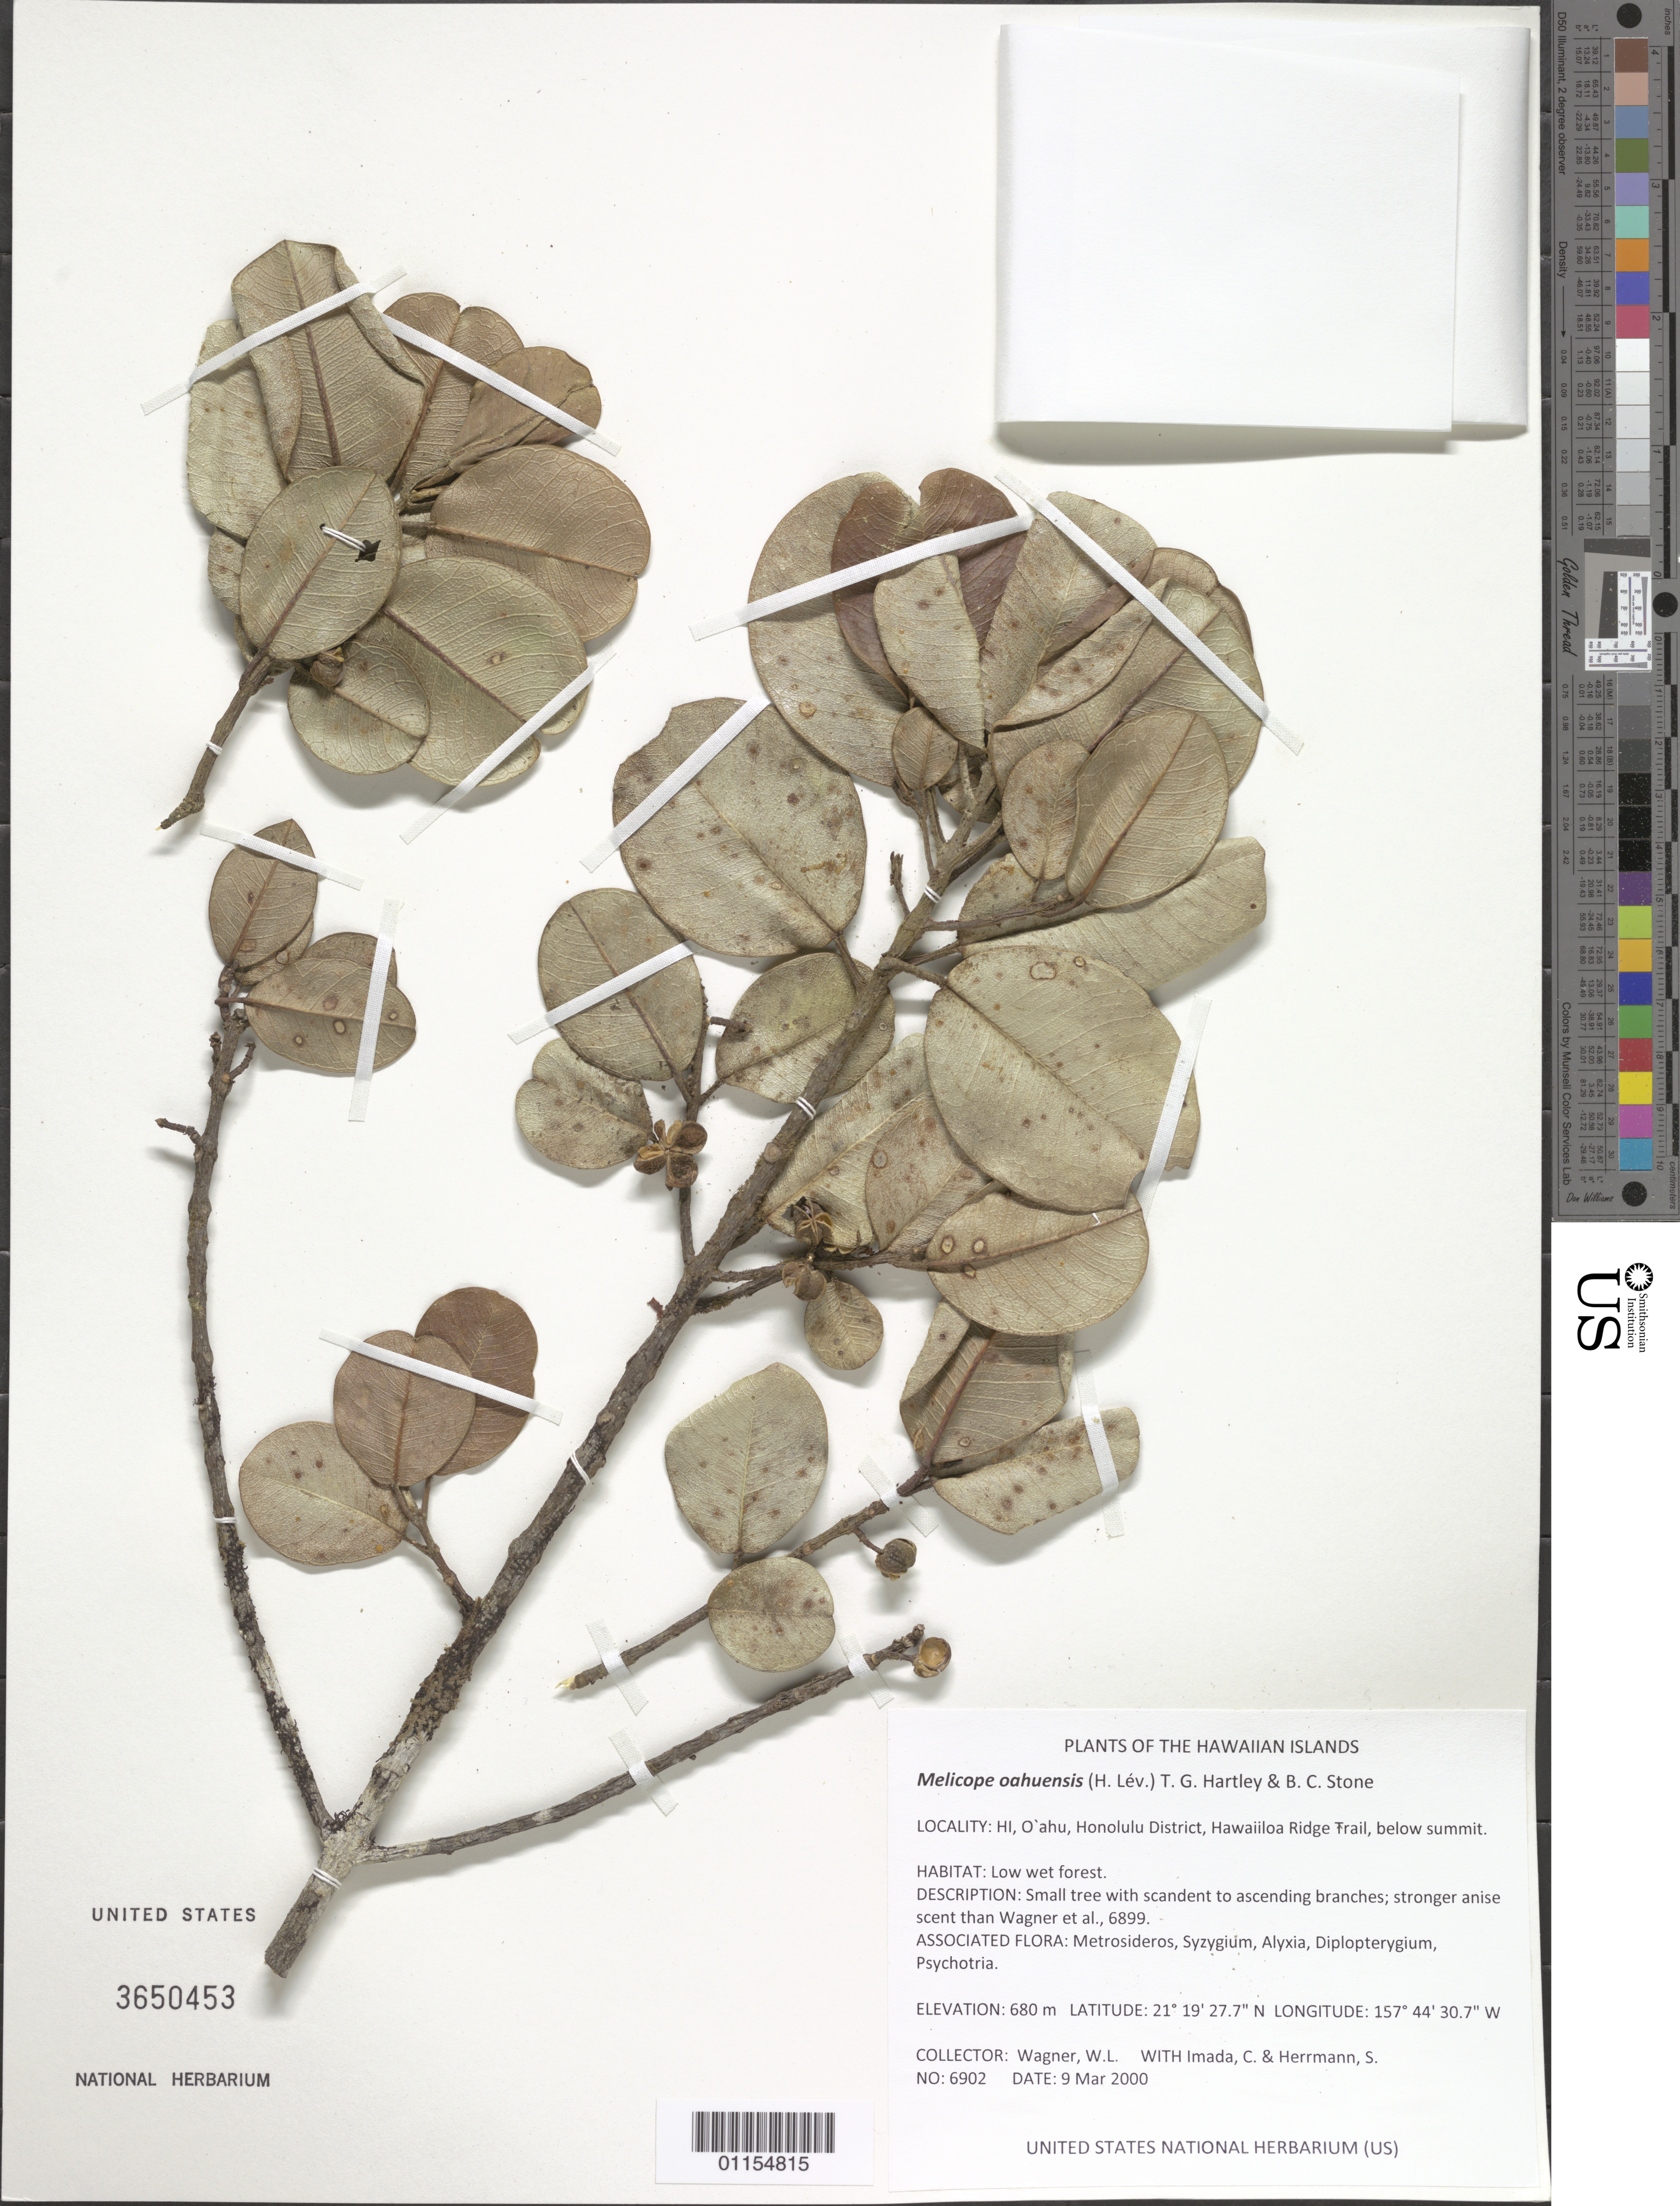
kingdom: Plantae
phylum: Tracheophyta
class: Magnoliopsida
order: Sapindales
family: Rutaceae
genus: Melicope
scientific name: Melicope oahuensis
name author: (H. Lév.) T.G. Hartley & B.C. Stone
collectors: W. L. Wagner, C. Imada & S. Herrmann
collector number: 6902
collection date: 2000-03-09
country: United States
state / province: Hawaii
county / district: Honolulu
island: Oahu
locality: Honolulu District, Hawaiiloa Ridge Trail, below summit.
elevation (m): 680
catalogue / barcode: US 3650453